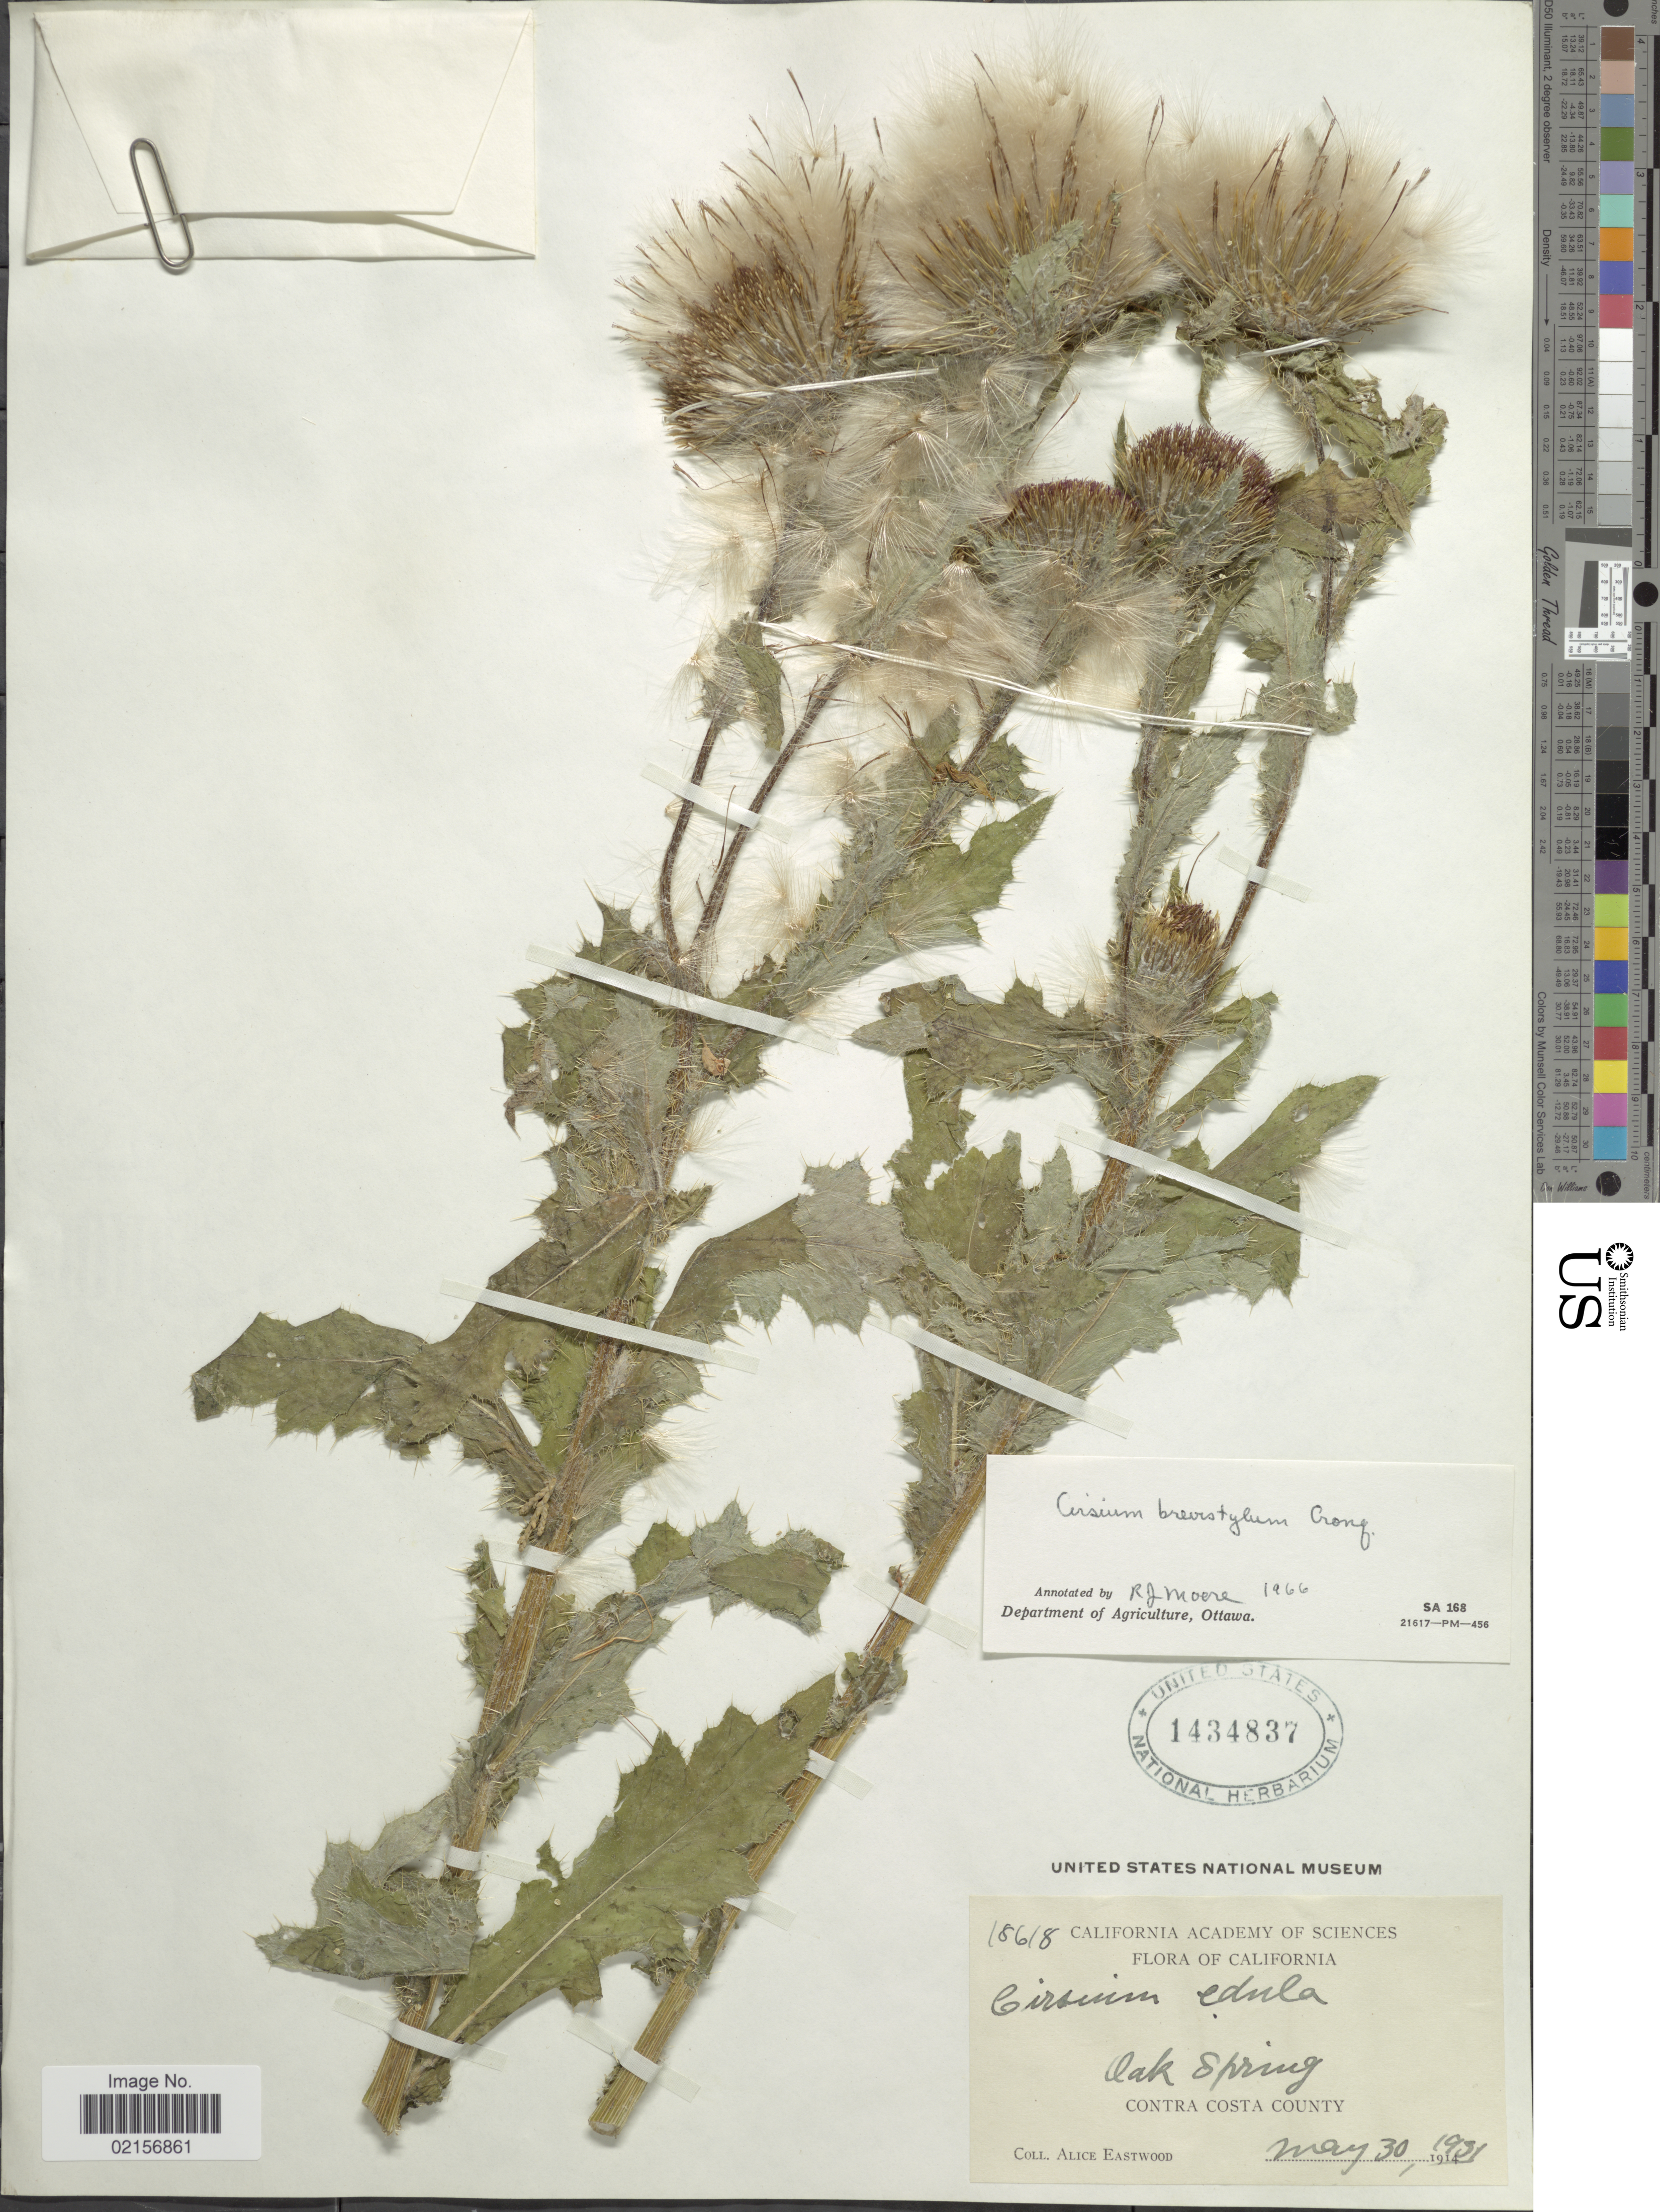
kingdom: Plantae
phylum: Tracheophyta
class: Magnoliopsida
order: Asterales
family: Asteraceae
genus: Cirsium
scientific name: Cirsium brevistylum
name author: Cronq.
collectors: A. Eastwood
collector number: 18618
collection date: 1931-05-30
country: United States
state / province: California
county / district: Contra Costa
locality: Oak Spring, Contra Costa County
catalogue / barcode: US 434837